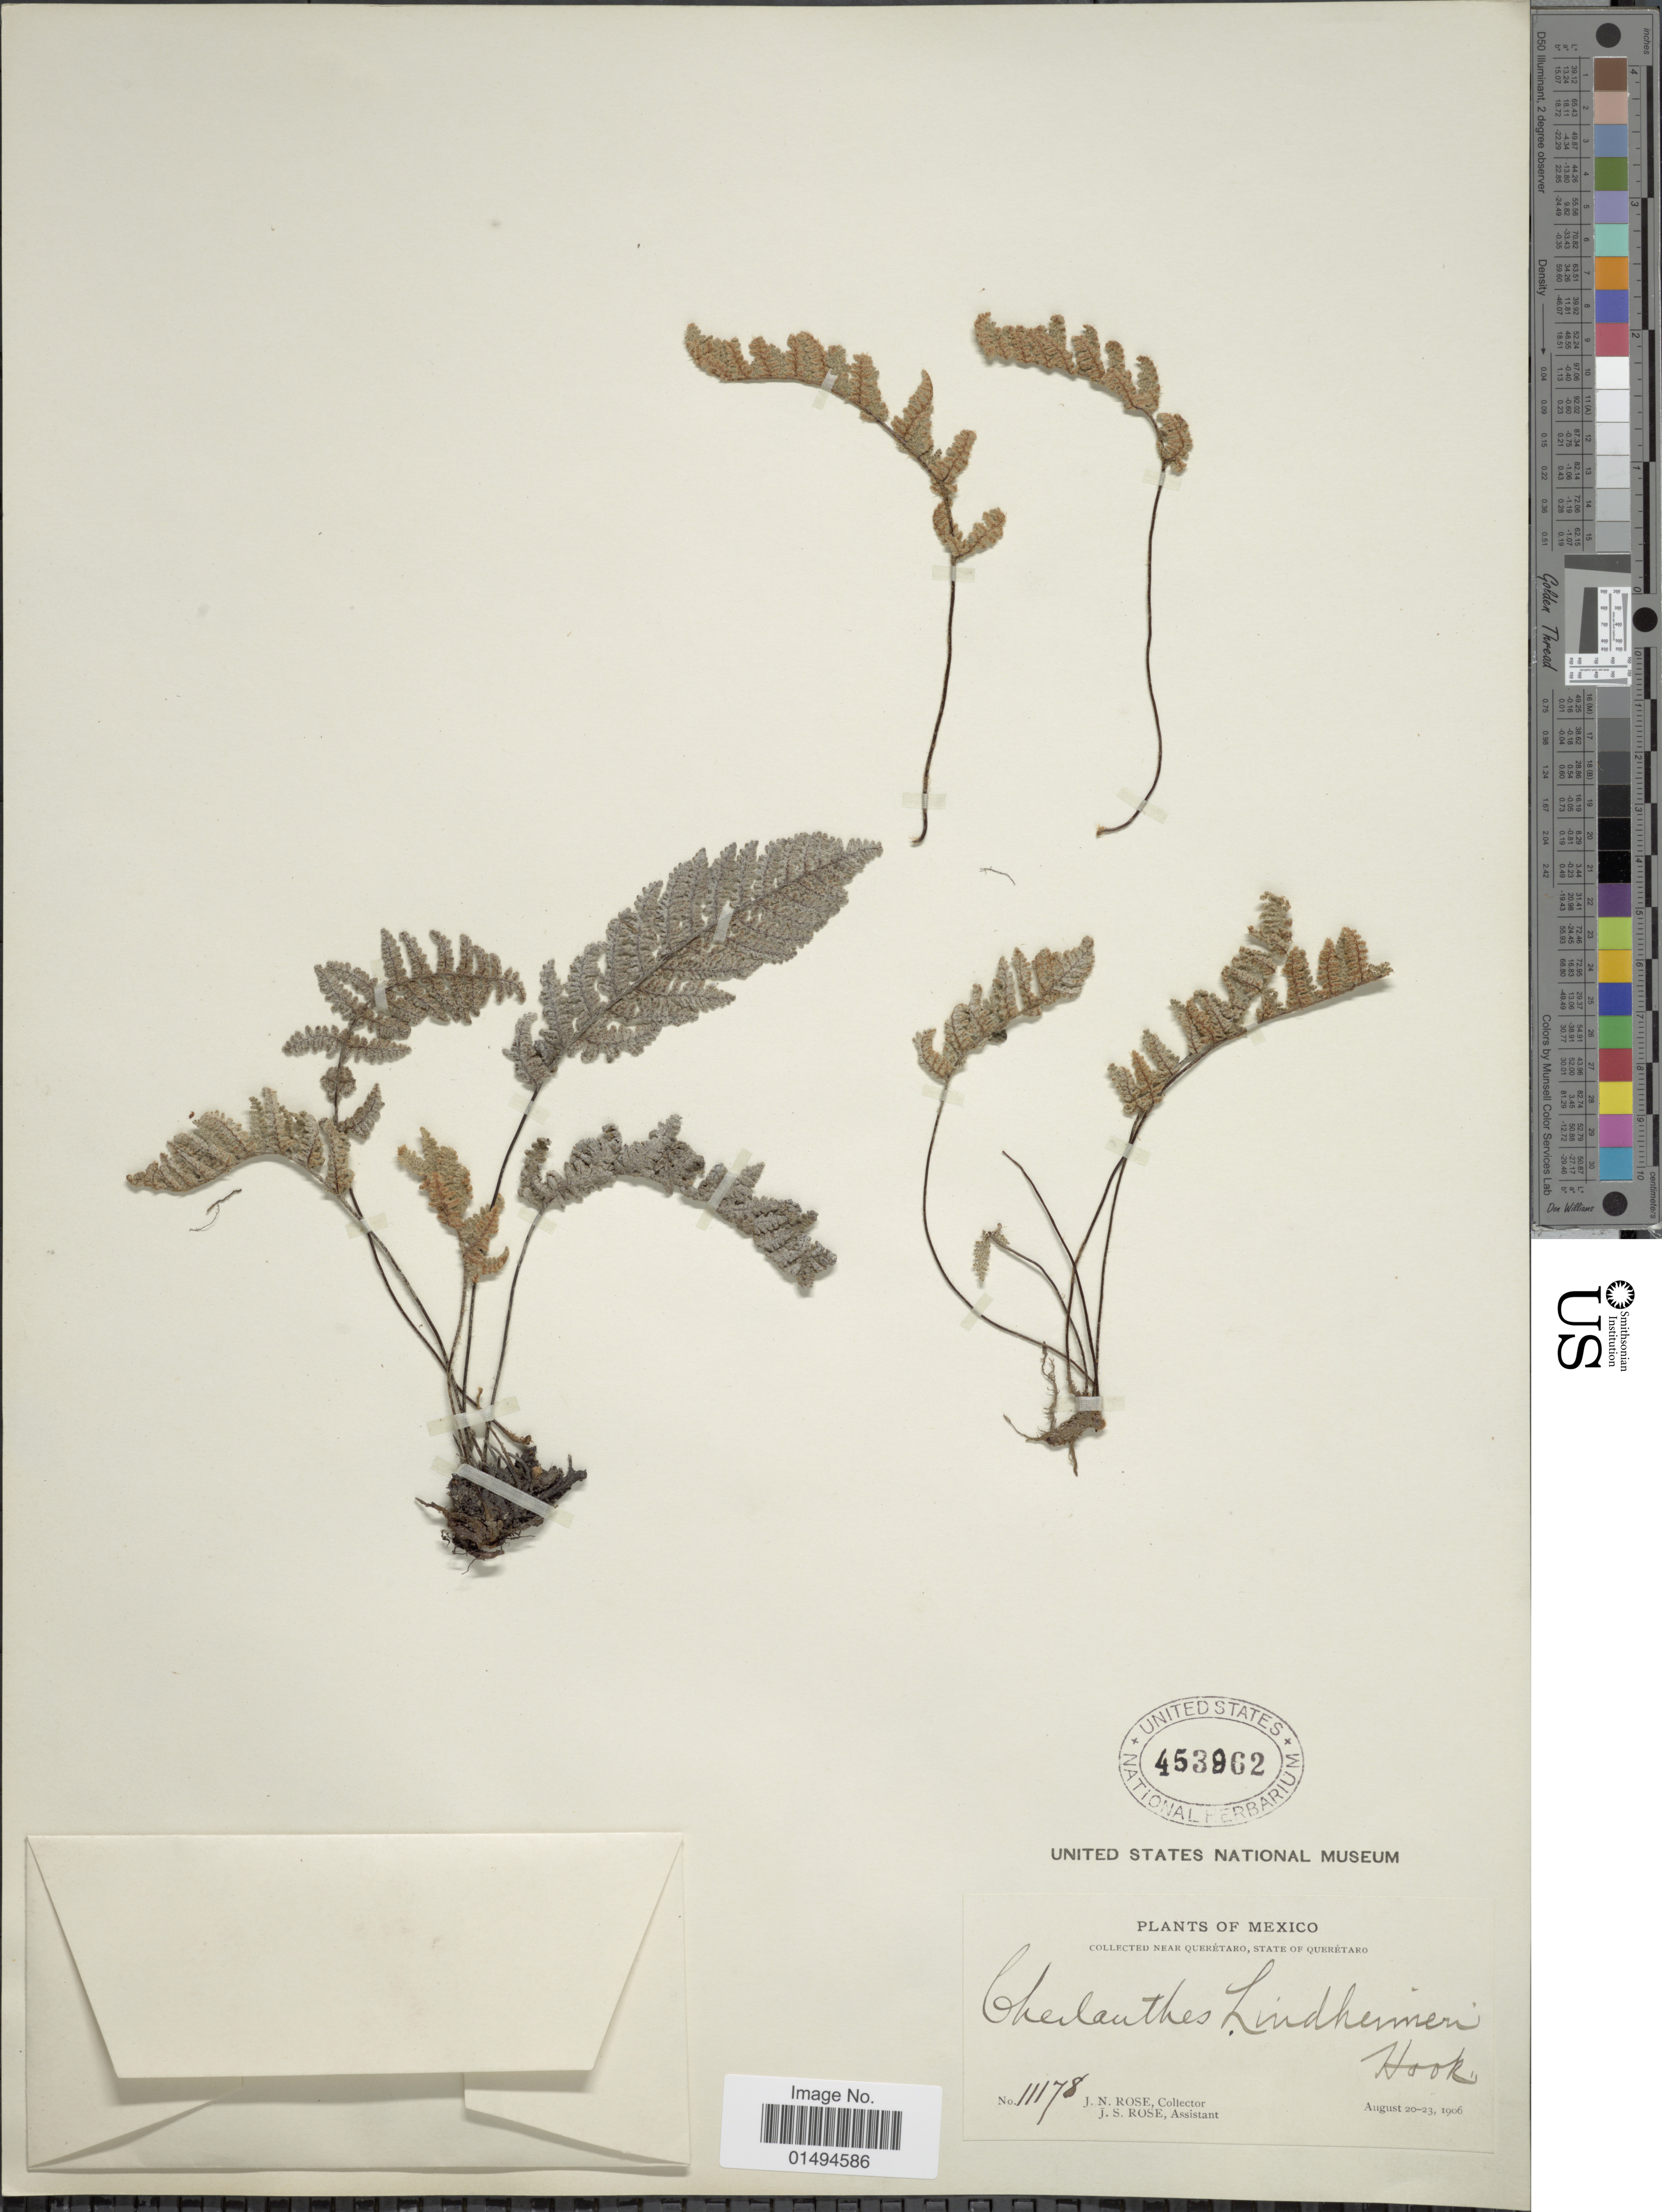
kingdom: Plantae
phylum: Tracheophyta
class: Polypodiopsida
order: Polypodiales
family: Pteridaceae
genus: Myriopteris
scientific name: Myriopteris lindheimeri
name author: (Hook.) J. Sm.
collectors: J. N. Rose & J. S. Rose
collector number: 11178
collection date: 1906-08-20/1906-08-23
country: Mexico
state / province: Querétaro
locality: Near Queretaro, State of Queretaro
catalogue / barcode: US 453962